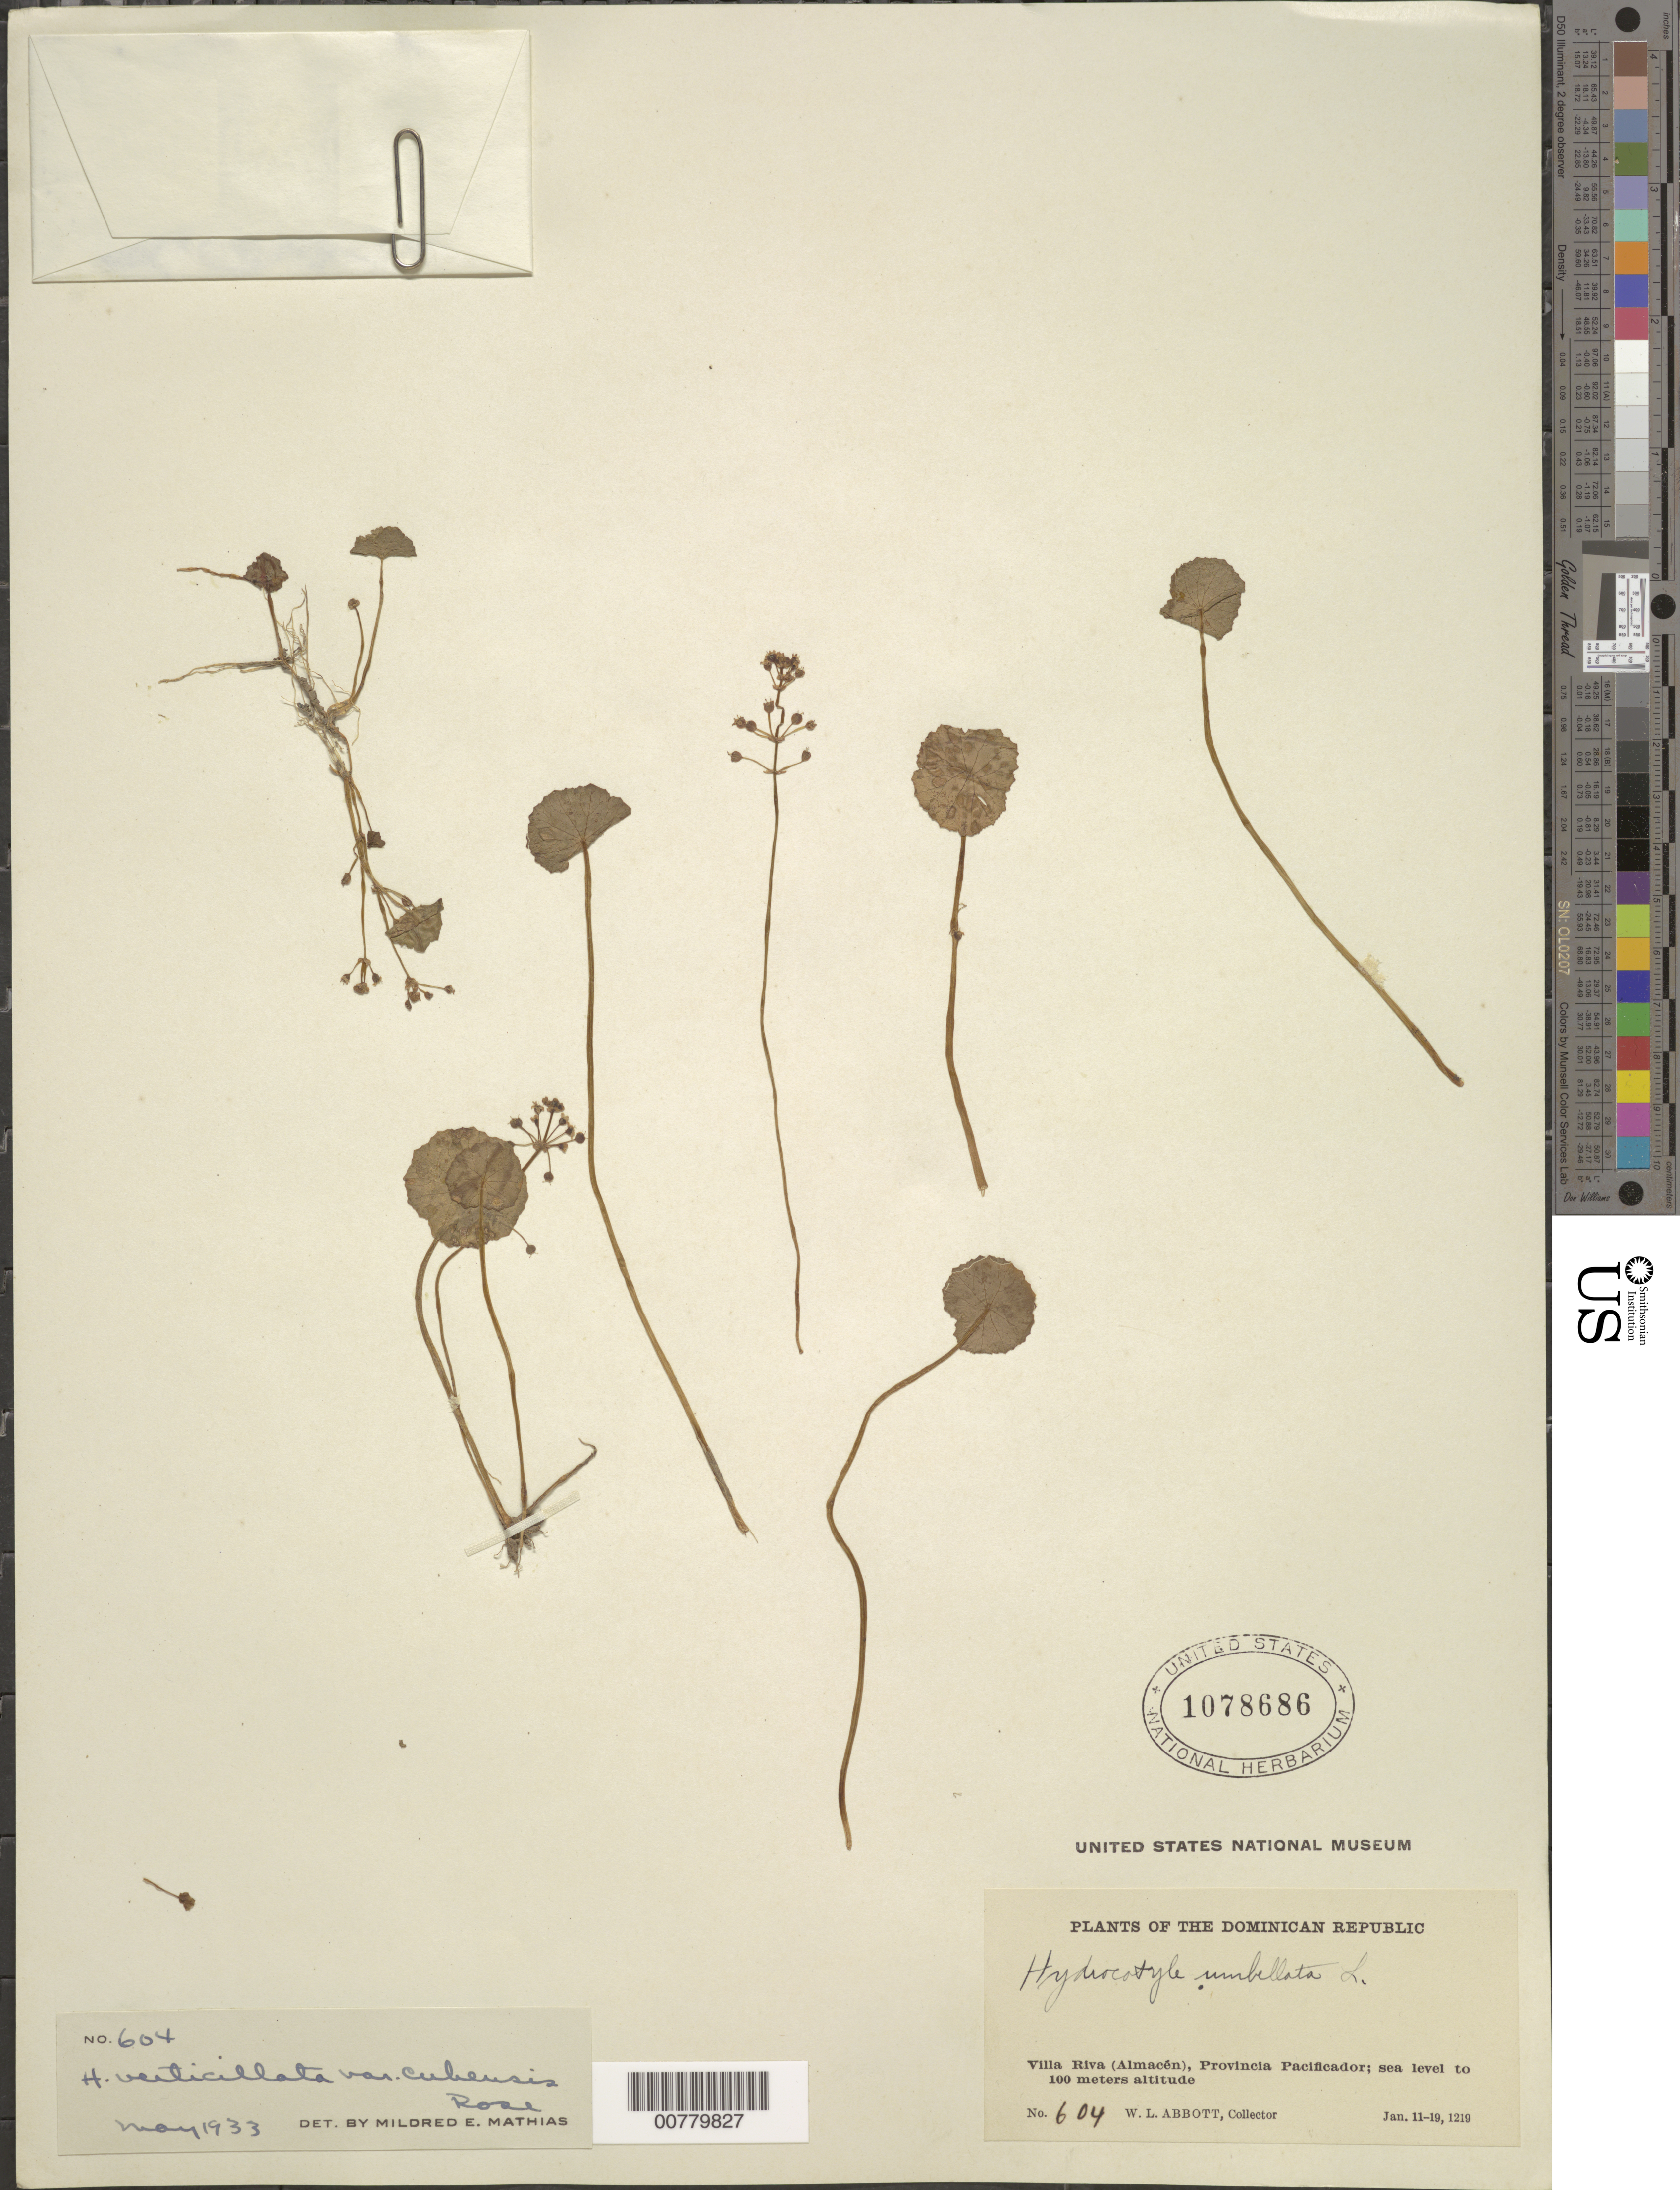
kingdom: Plantae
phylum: Tracheophyta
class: Magnoliopsida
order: Apiales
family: Araliaceae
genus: Hydrocotyle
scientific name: Hydrocotyle verticillata var. cubensis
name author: Rose ex Mathias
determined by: Mathias, M. E.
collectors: W. L. Abbott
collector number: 604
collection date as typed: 11 Jan 1910 to 19 Jan 1921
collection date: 1910-01-11/1921-01-19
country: Dominican Republic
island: Hispaniola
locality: Pacificador Province ?, Villa Riva (Almacén).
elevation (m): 0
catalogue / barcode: US 1078686